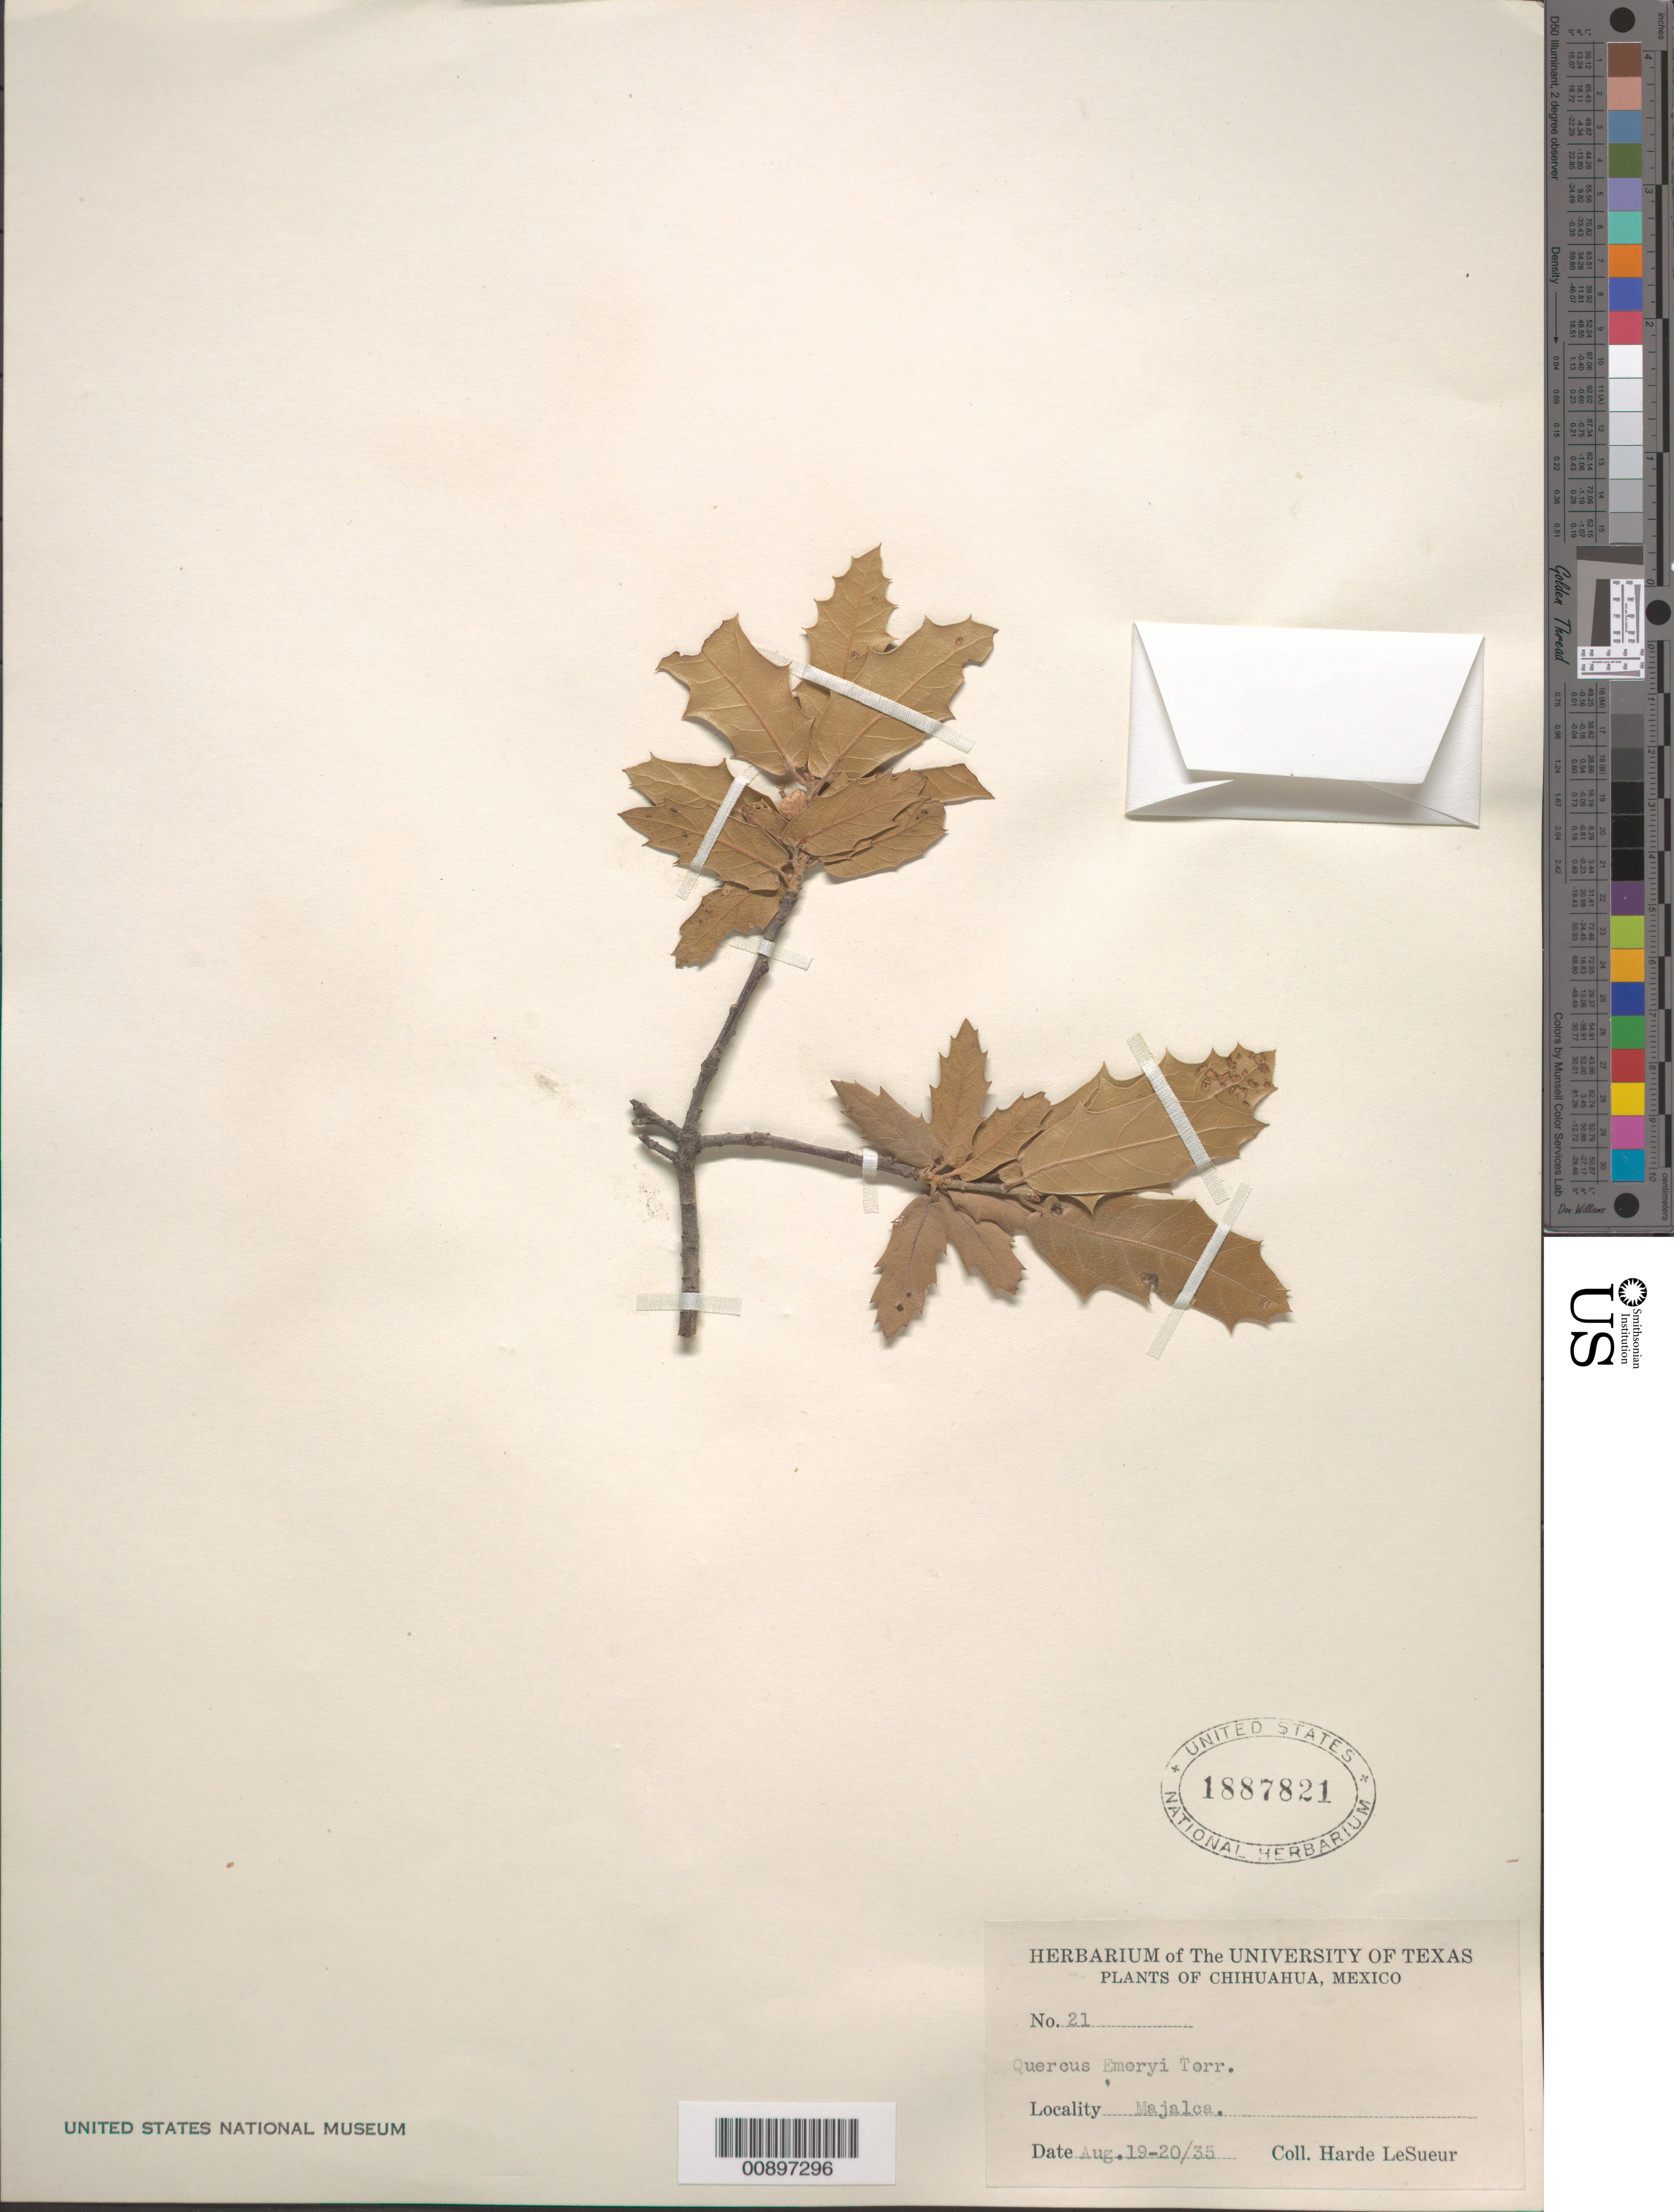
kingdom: Plantae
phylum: Tracheophyta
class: Magnoliopsida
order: Fagales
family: Fagaceae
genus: Quercus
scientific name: Quercus emoryi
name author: Torr. in Emory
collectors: D. H. LeSueur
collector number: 21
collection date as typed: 19 Aug 1935 to 20 Aug 1935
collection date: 1935-08-19/1935-08-20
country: Mexico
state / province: Chihuahua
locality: Majalca, Chihuahua.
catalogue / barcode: US 1887821